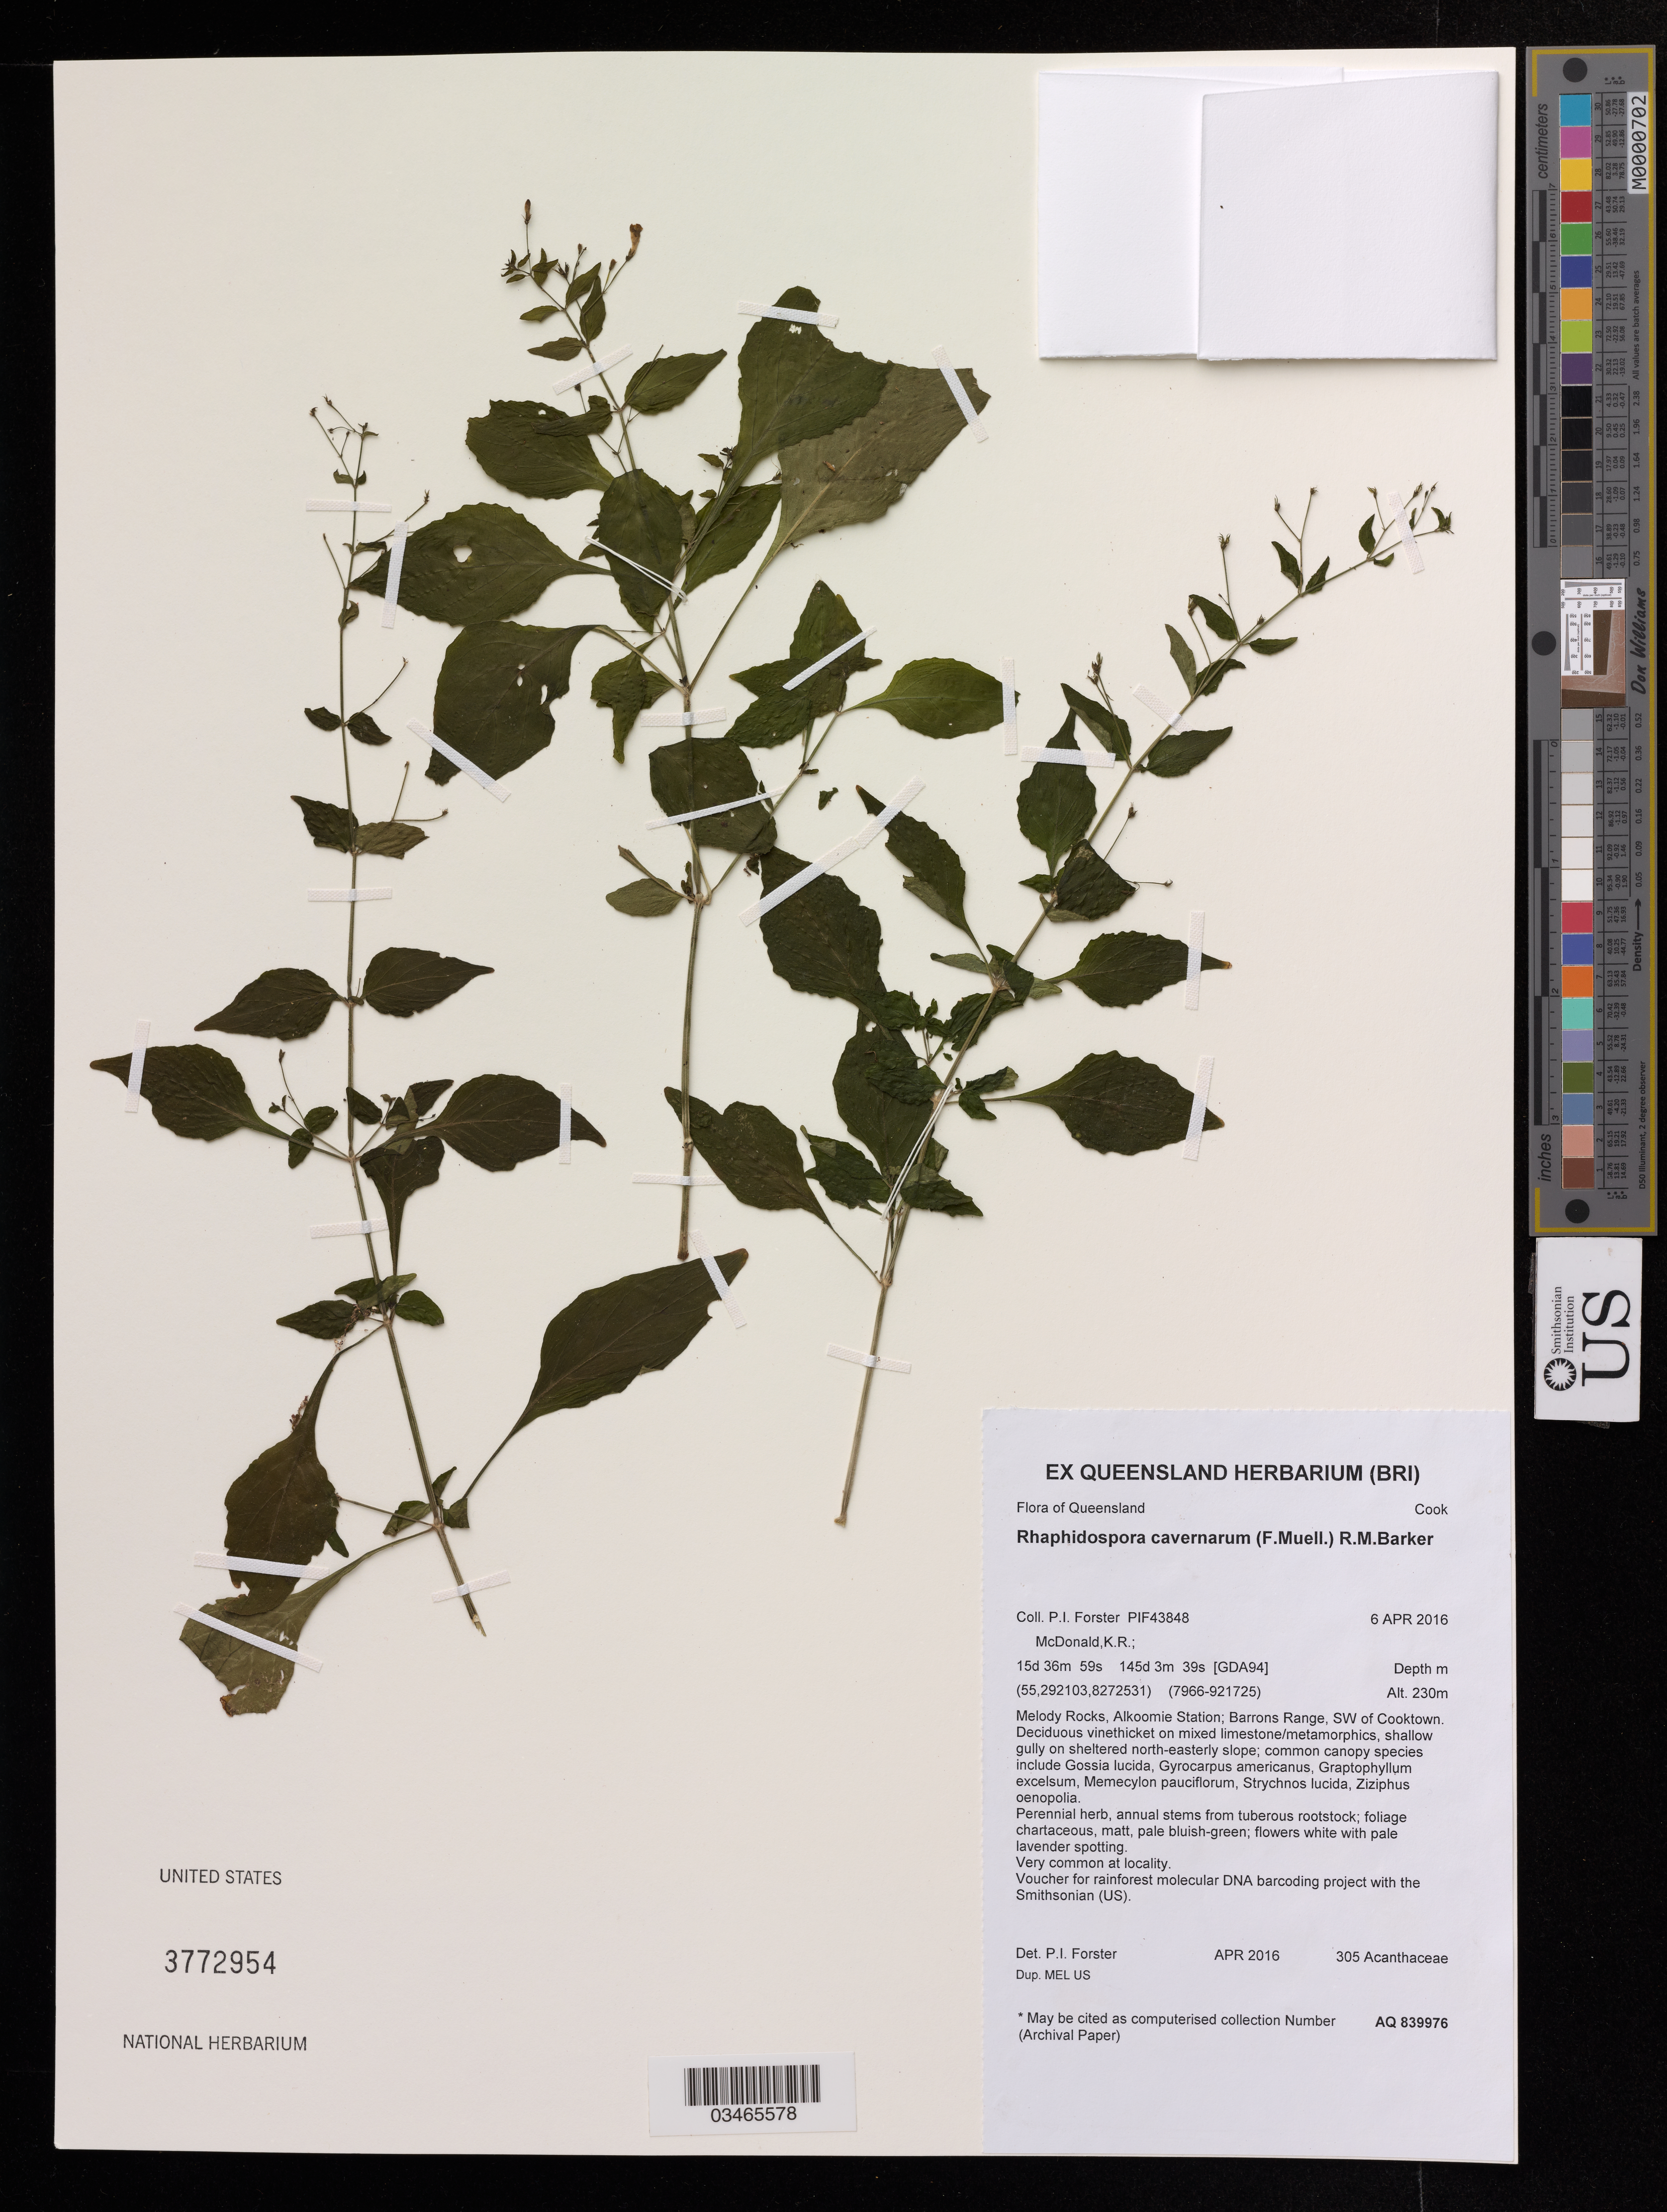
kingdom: Plantae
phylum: Tracheophyta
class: Magnoliopsida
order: Lamiales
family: Acanthaceae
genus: Rhaphidospora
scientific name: Rhaphidospora cavernarum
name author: (F. Muell.) R.M. Barker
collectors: P. Forster & K. McDonald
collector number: PIF 43848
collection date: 2016-04-06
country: Australia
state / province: Queensland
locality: Melody Rocks, Alkoomie Station; Barrons Range, SW of Cooktown.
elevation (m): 230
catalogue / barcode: US 3772954